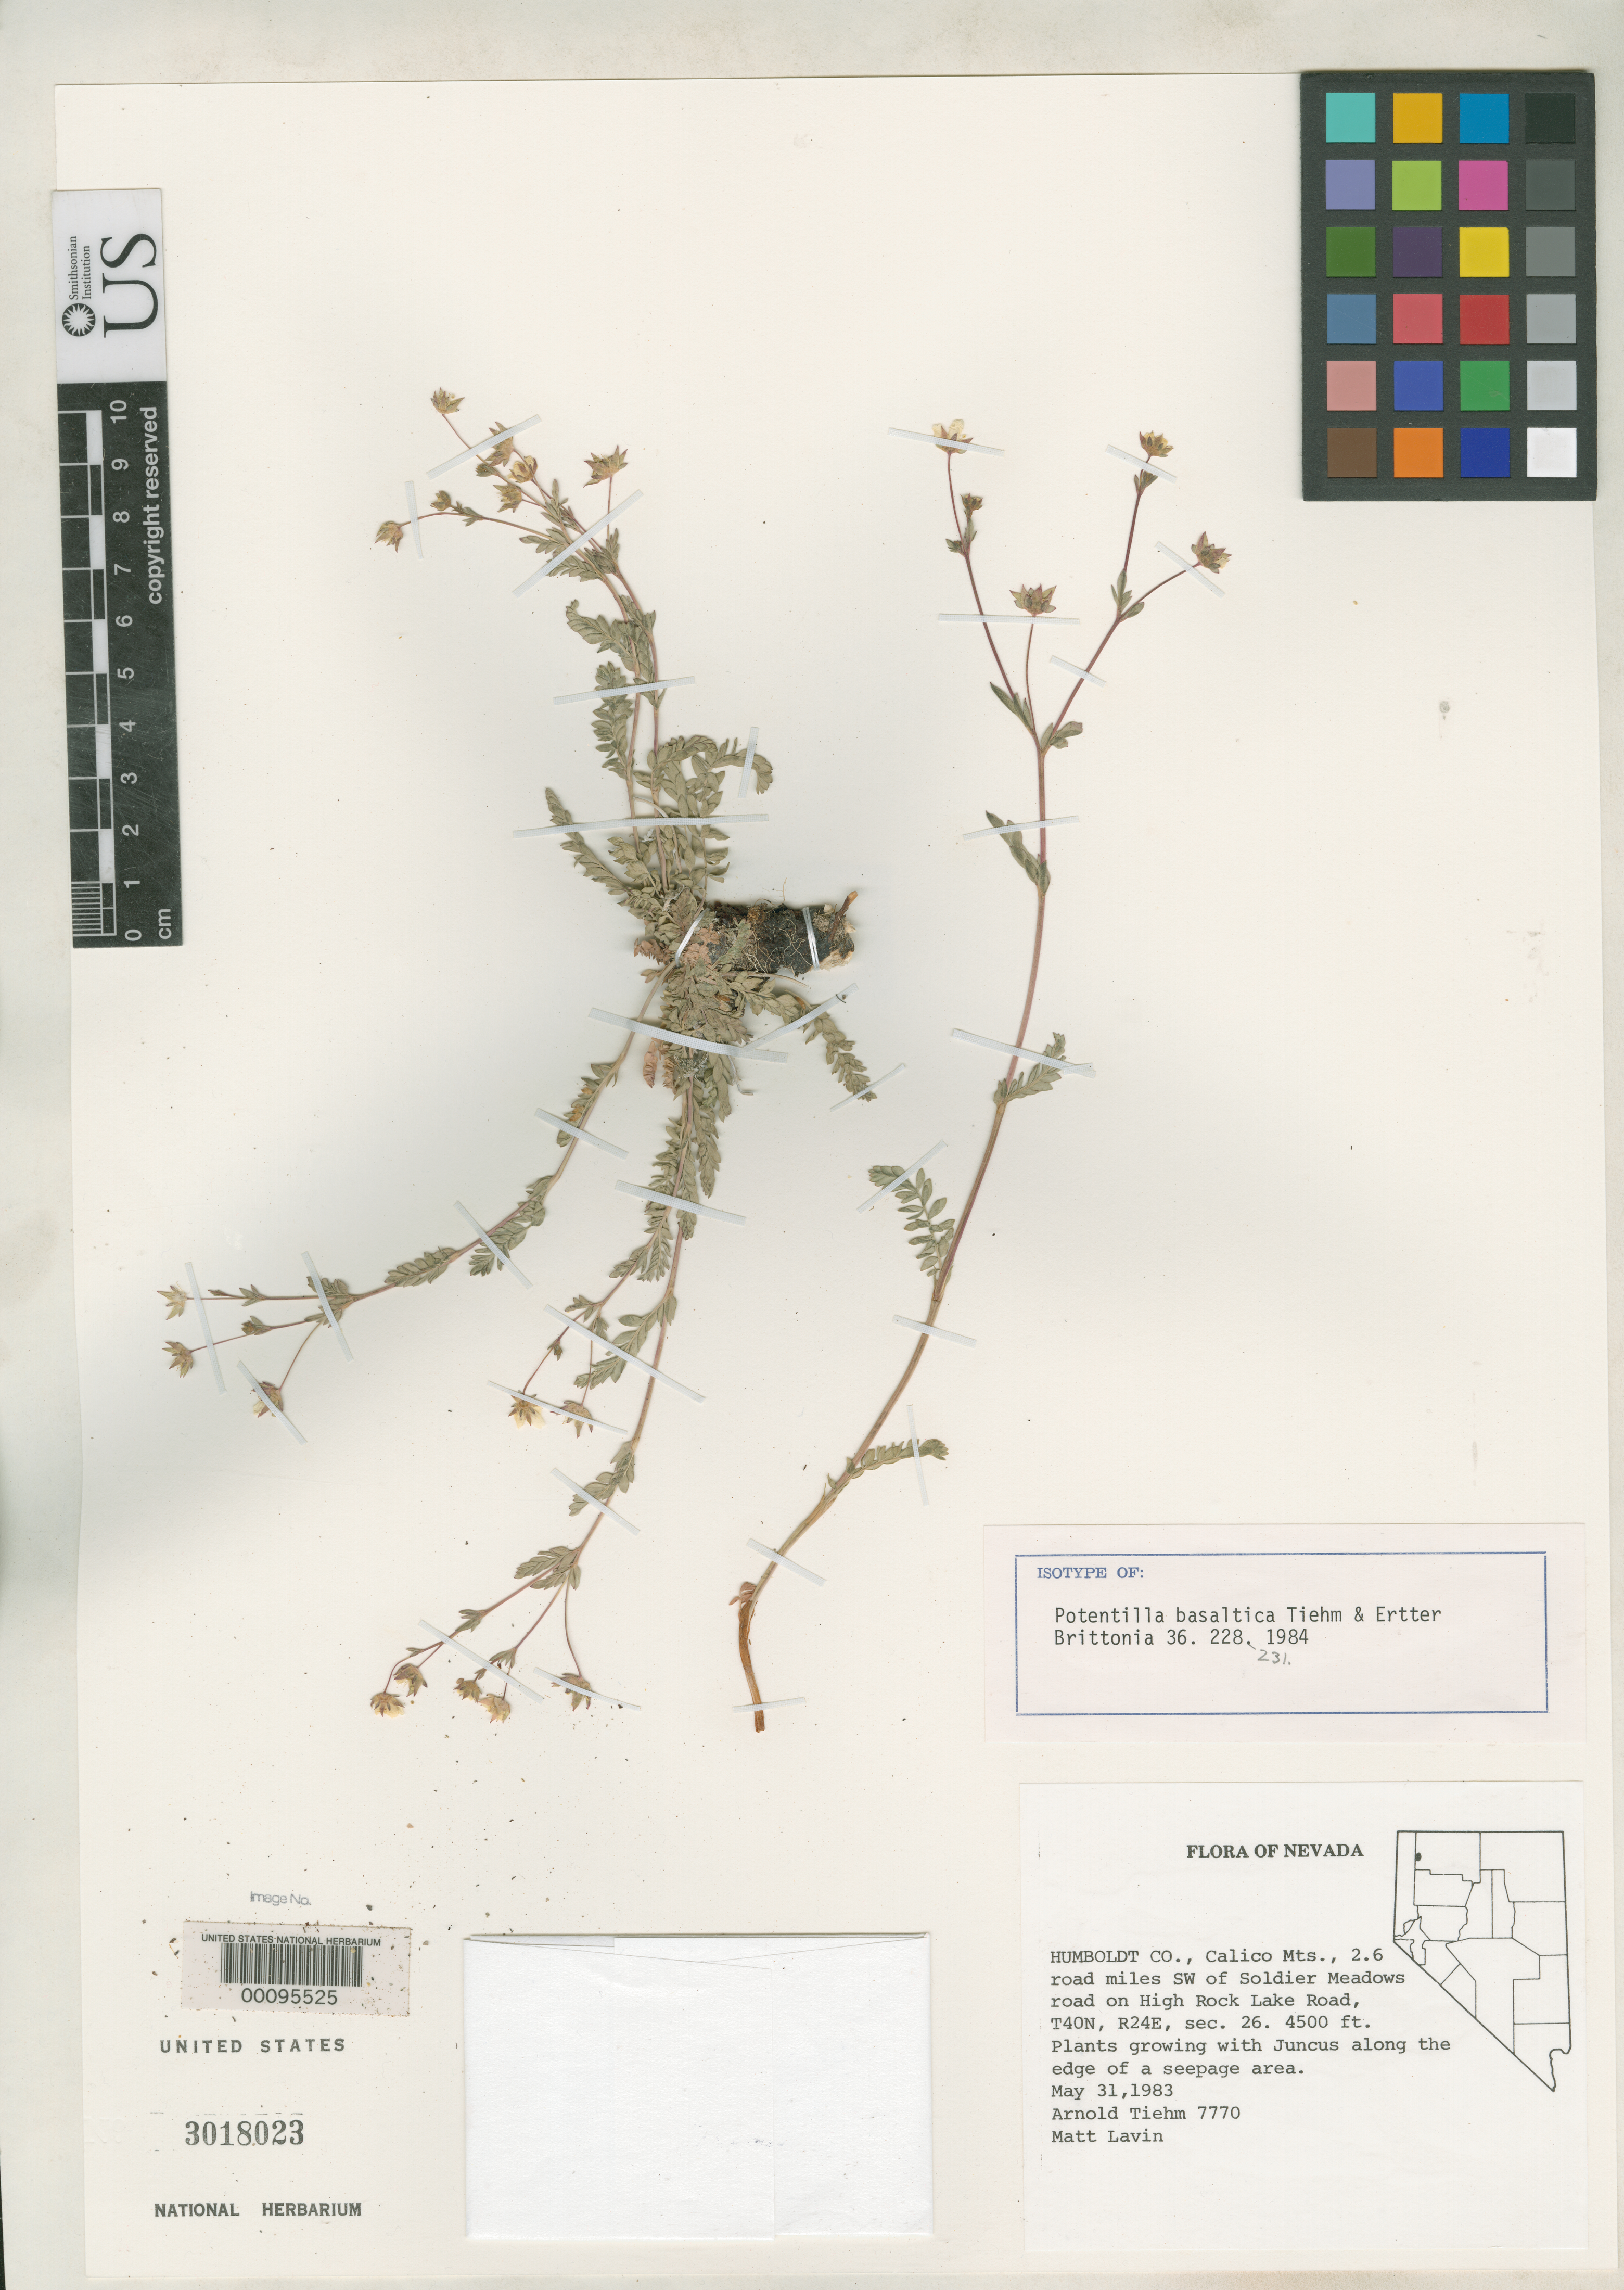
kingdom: Plantae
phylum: Tracheophyta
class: Magnoliopsida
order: Rosales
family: Rosaceae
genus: Potentilla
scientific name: Potentilla basaltica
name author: Tiehm & Ertter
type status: Isotype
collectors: A. Tiehm & M. Lavin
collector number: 7770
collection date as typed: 31 May 1983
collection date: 1983-05-31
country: United States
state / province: Nevada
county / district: Humboldt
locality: Calico Mtns., 2.6 mi SW of Soldier Meadows, rd.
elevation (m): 1372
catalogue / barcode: US 3018023